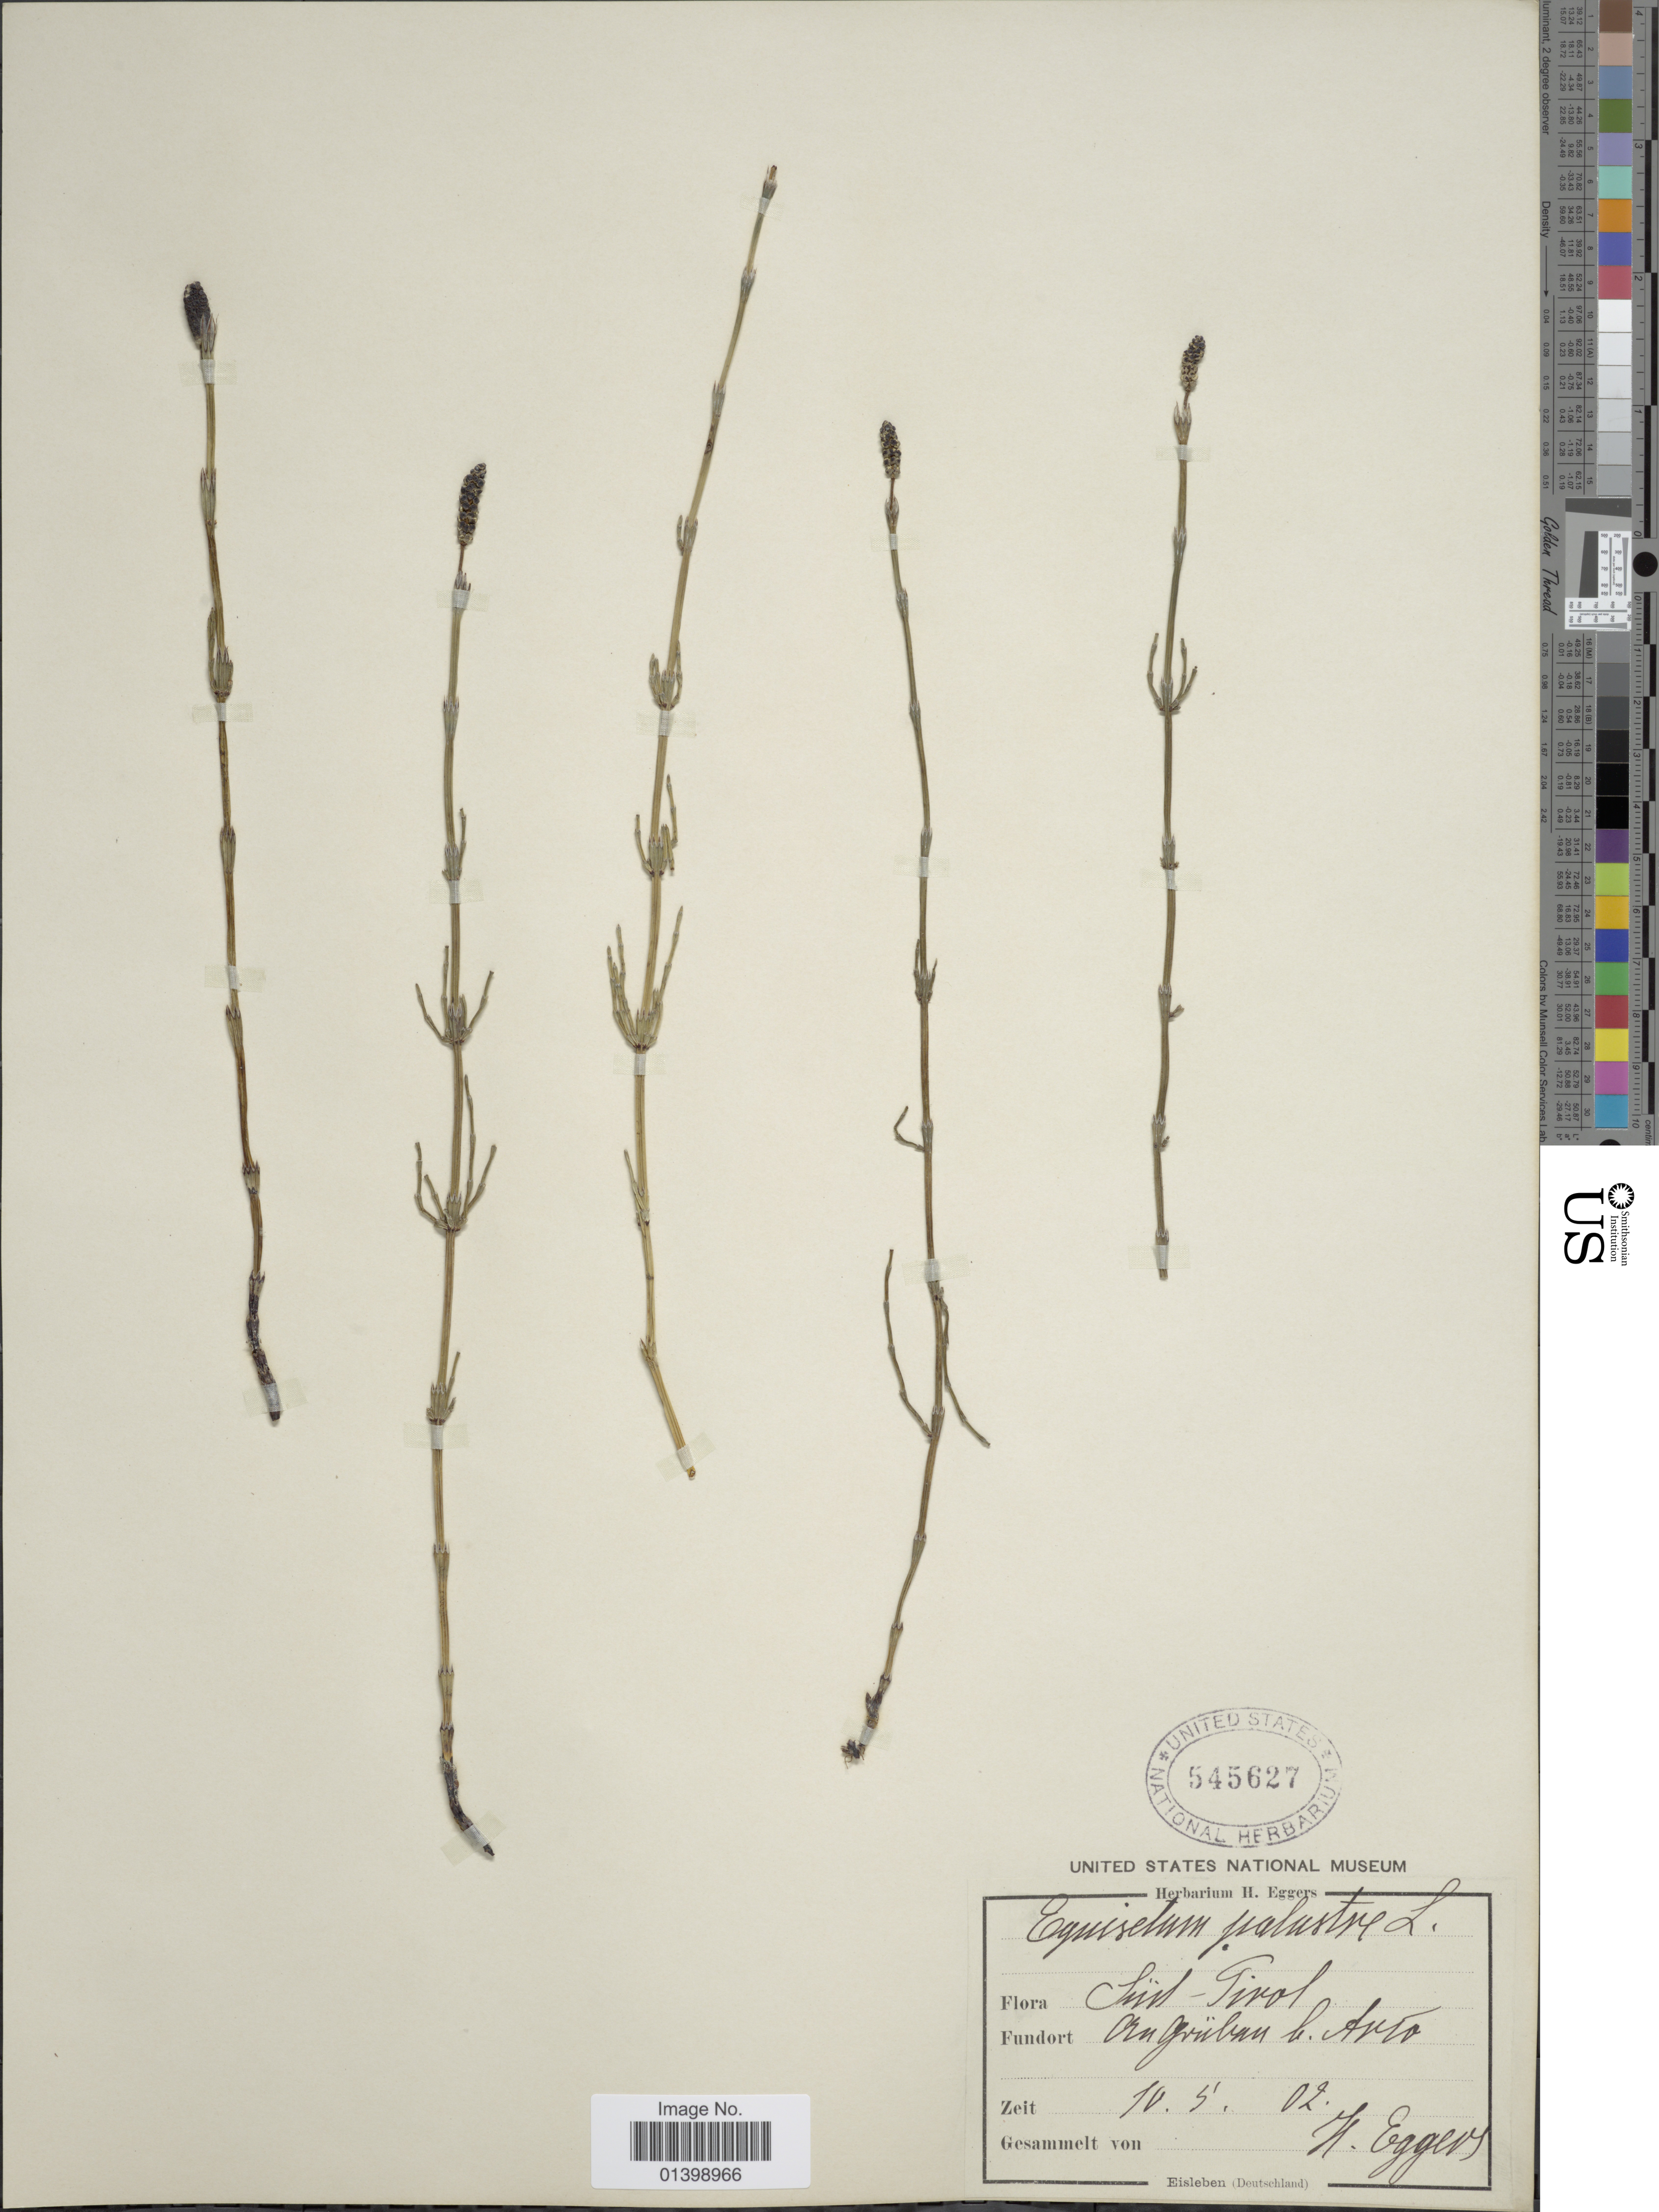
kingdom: Plantae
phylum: Tracheophyta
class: Polypodiopsida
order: Equisetales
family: Equisetaceae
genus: Equisetum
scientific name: Equisetum palustre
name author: L.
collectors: H. F. A. von Eggers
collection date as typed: Transcribed d/m/y: 10/5/2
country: Austria / Italy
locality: Süd-Tirol, An grüben b. Arto [interpreted]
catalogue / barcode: US 545627